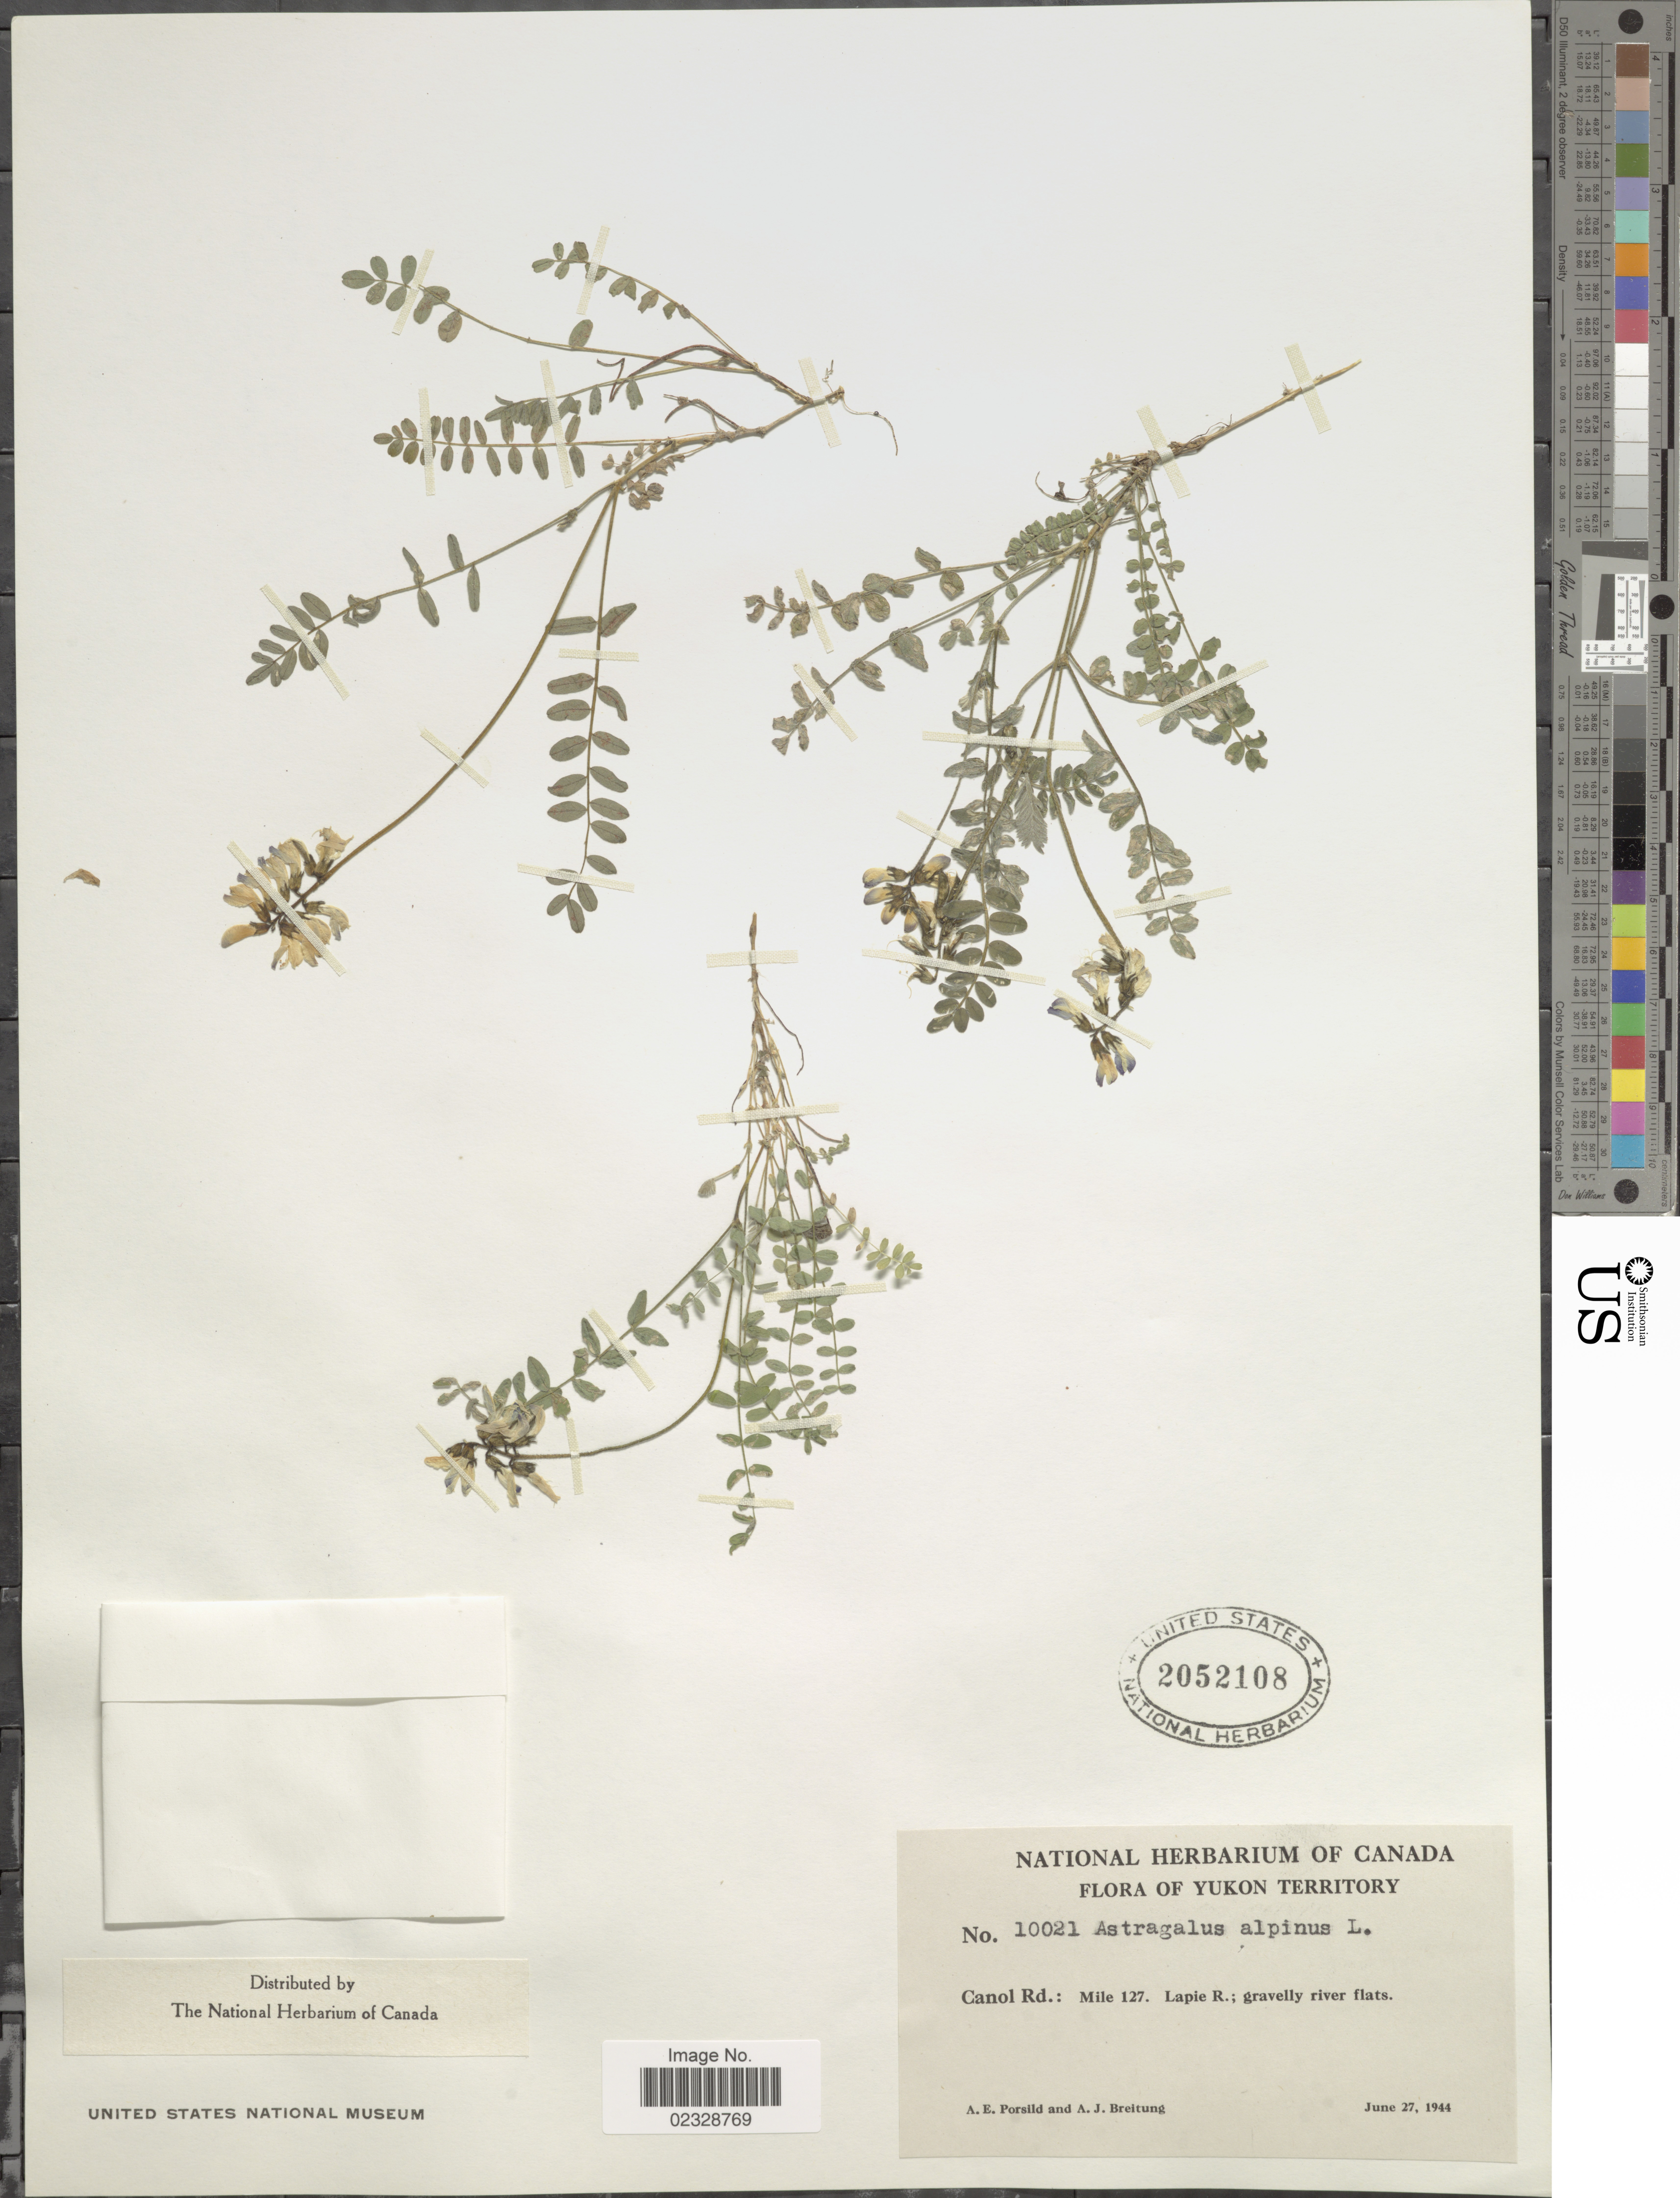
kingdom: Plantae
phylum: Tracheophyta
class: Magnoliopsida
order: Fabales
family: Fabaceae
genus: Astragalus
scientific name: Astragalus alpinus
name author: L.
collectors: A. E. Porsild & A. Breitung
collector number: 10021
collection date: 1944-06-27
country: Canada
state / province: Yukon Territory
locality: Canol Rd., Mile 127, Lapie R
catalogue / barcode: US 2052108